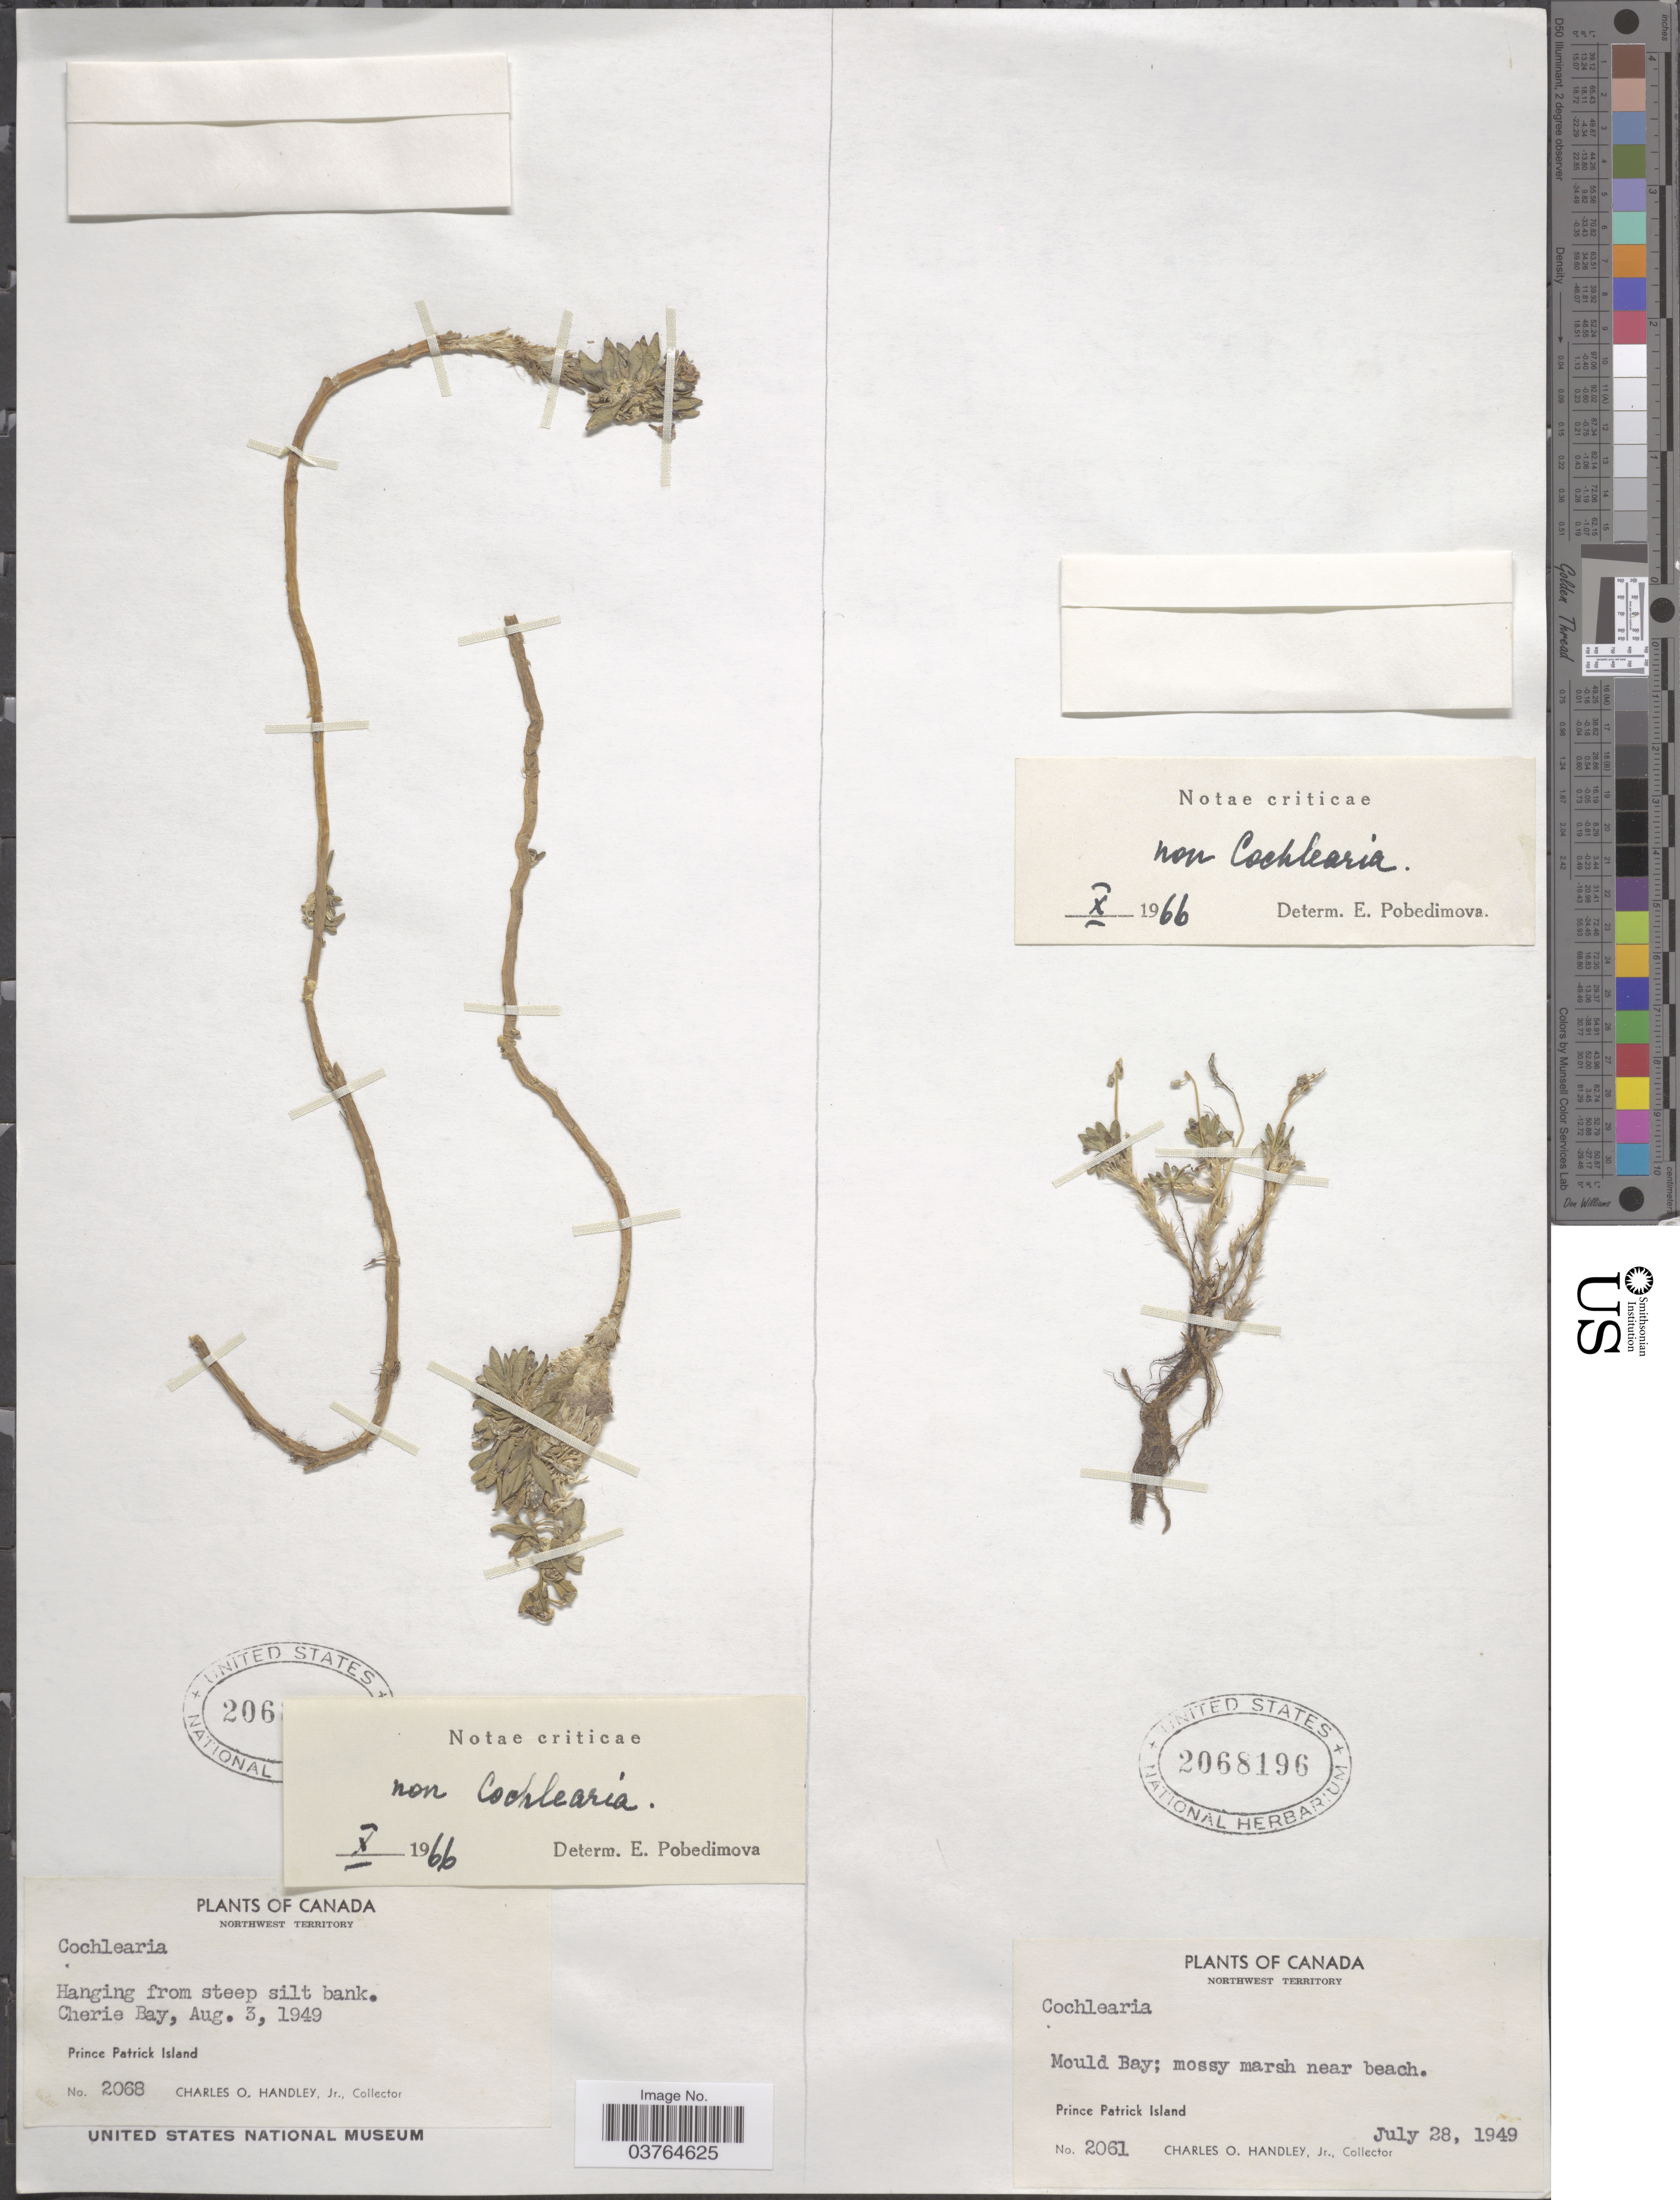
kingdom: Plantae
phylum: Tracheophyta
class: Magnoliopsida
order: Brassicales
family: Brassicaceae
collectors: C. Handley Jr.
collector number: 2061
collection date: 1949-07-28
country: Canada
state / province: Northwest Territories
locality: Northwest Territory. Mould Bay; mossy marsh near beach. Prince Patrick Island.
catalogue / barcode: US 2068196